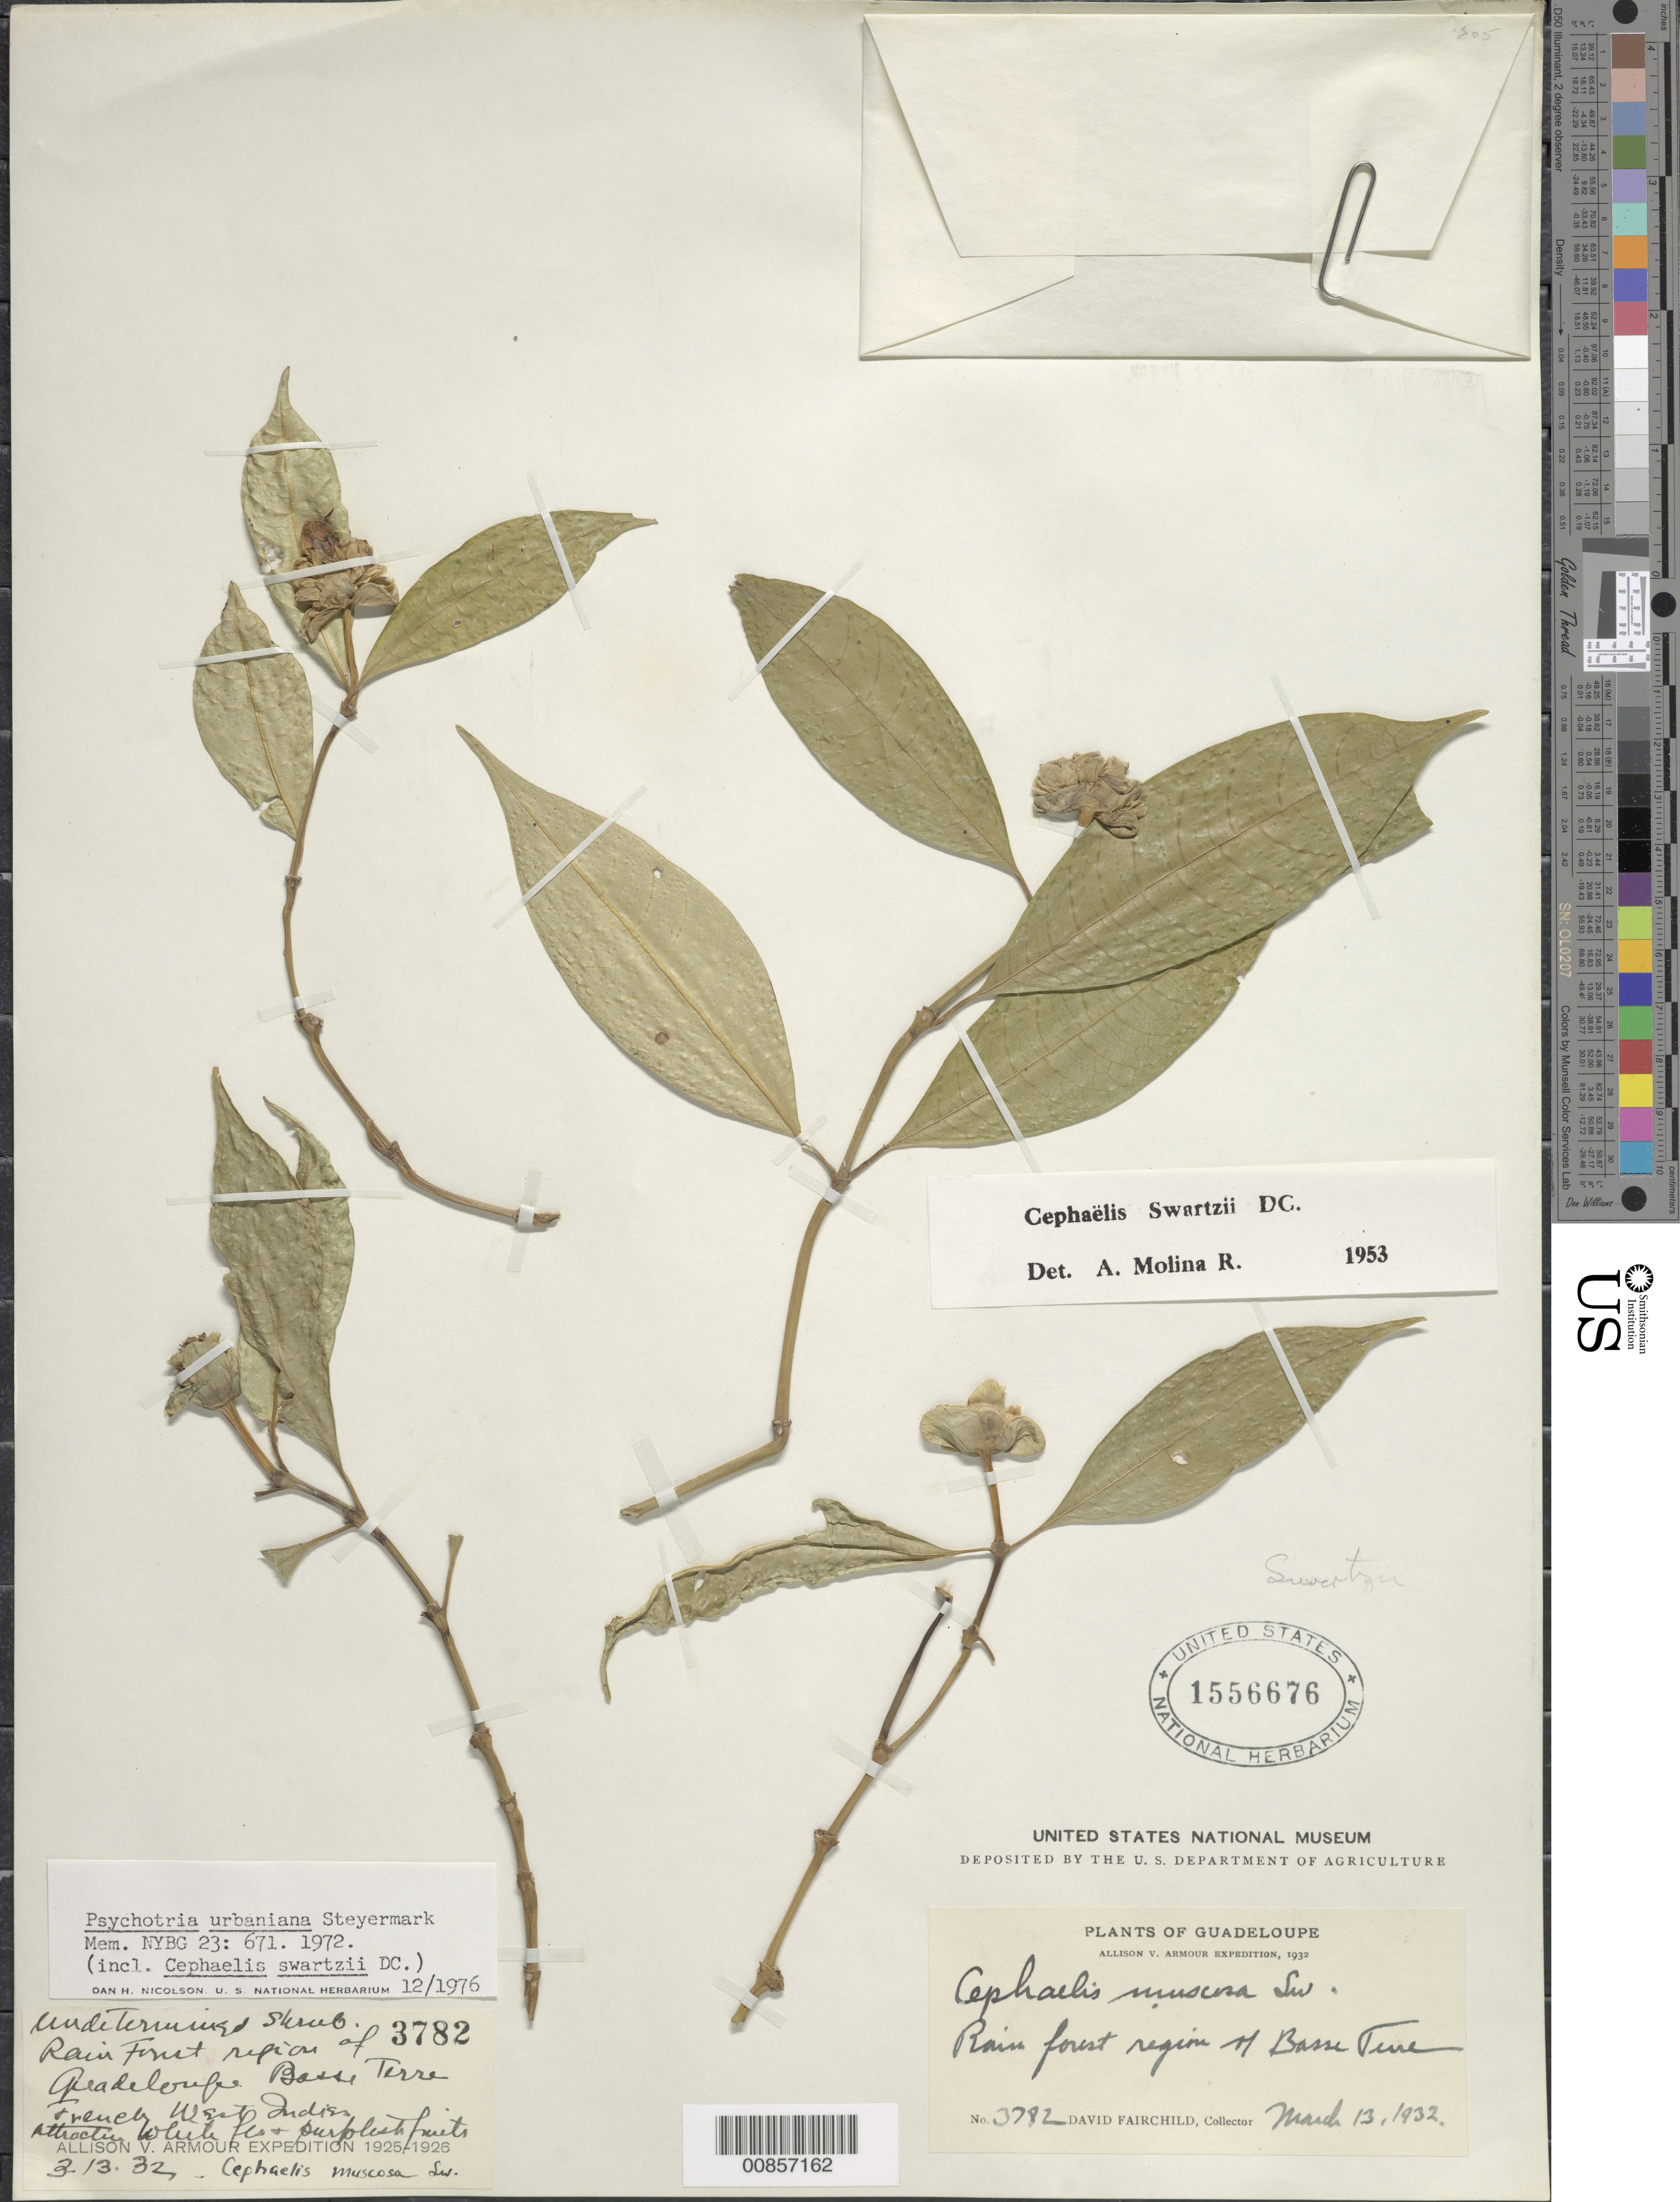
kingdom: Plantae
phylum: Tracheophyta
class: Magnoliopsida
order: Gentianales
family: Rubiaceae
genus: Psychotria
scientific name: Psychotria urbaniana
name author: Steyerm.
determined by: Nicolson, Dan H.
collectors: D. Fairchild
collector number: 3782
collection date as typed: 13 Mar 1932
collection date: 1932-03-13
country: Guadeloupe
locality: Basse Terre: Rainforest region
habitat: Rainforest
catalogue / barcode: US 1557946